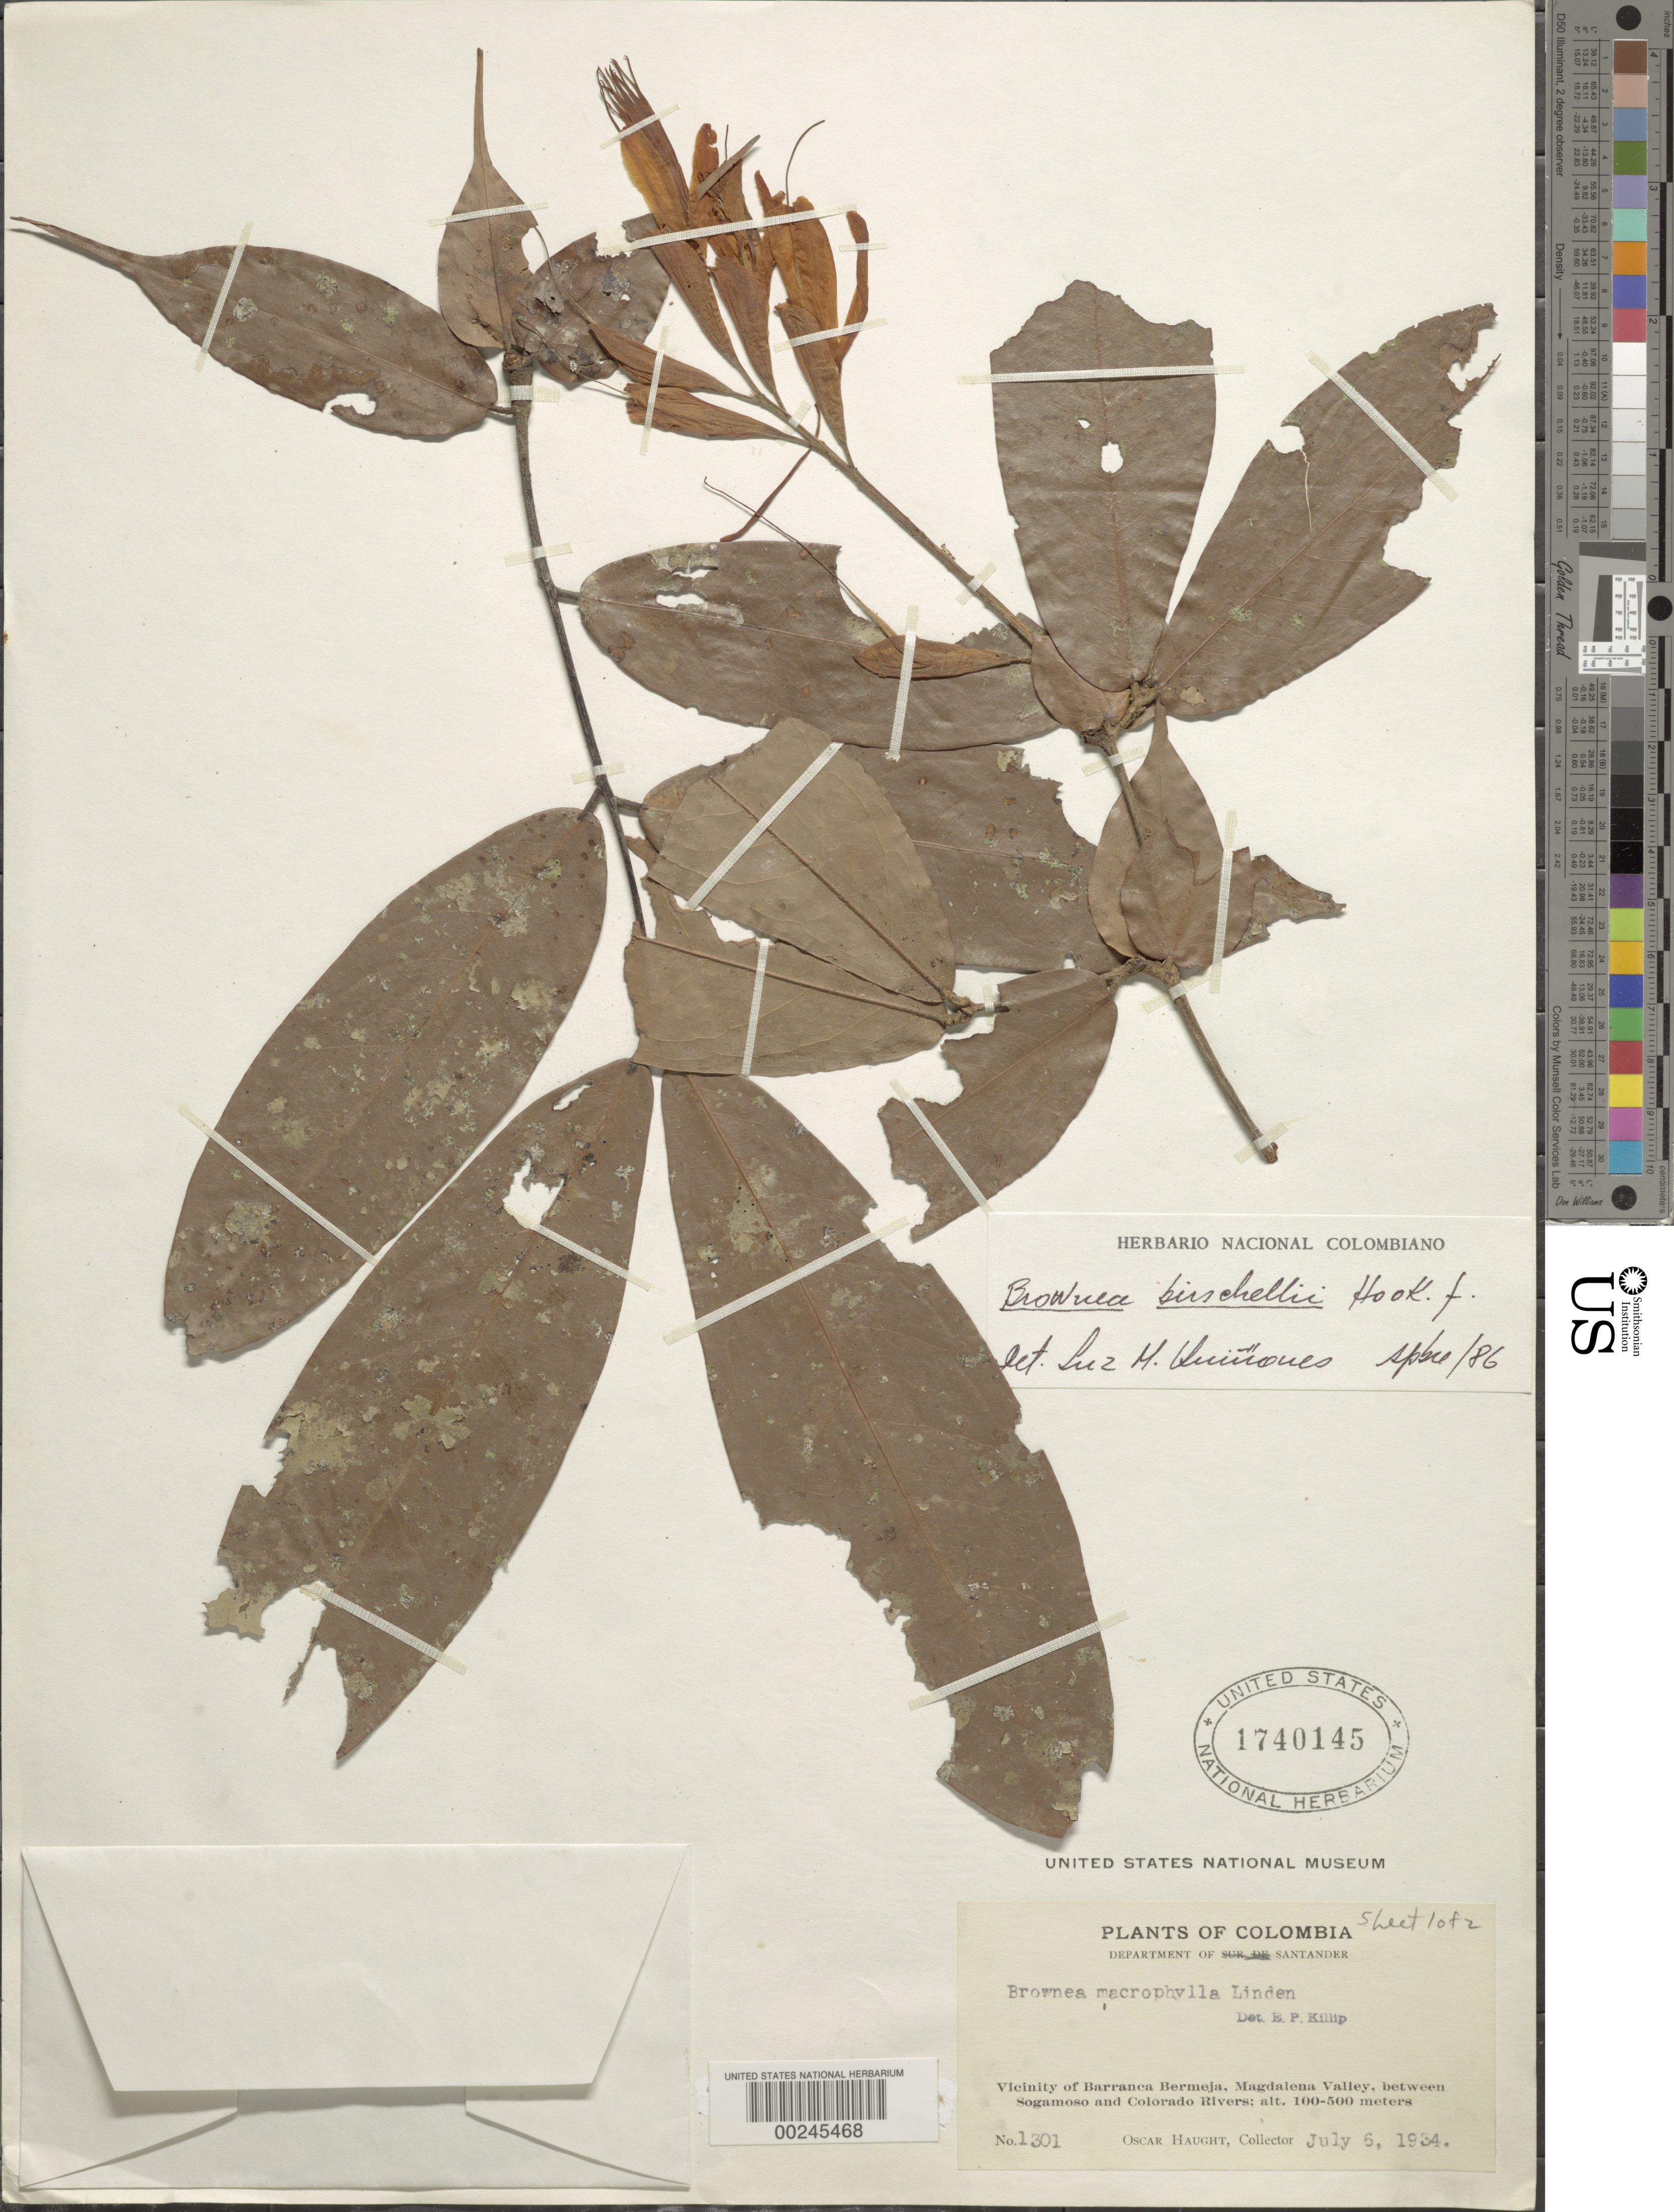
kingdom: Plantae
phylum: Tracheophyta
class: Magnoliopsida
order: Fabales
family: Fabaceae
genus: Brownea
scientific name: Brownea coccinea subsp. angustiflora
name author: (Little) Klitg.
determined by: Santos-Silva, J.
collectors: O. L. Haught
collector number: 1301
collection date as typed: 06 Jul 1934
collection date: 1934-07-06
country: Colombia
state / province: Santander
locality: Vicinity of Barrancabermeja, Magdalena Valley, between Sogamoso and Colorado Rivers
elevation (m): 100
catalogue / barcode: US 1740145